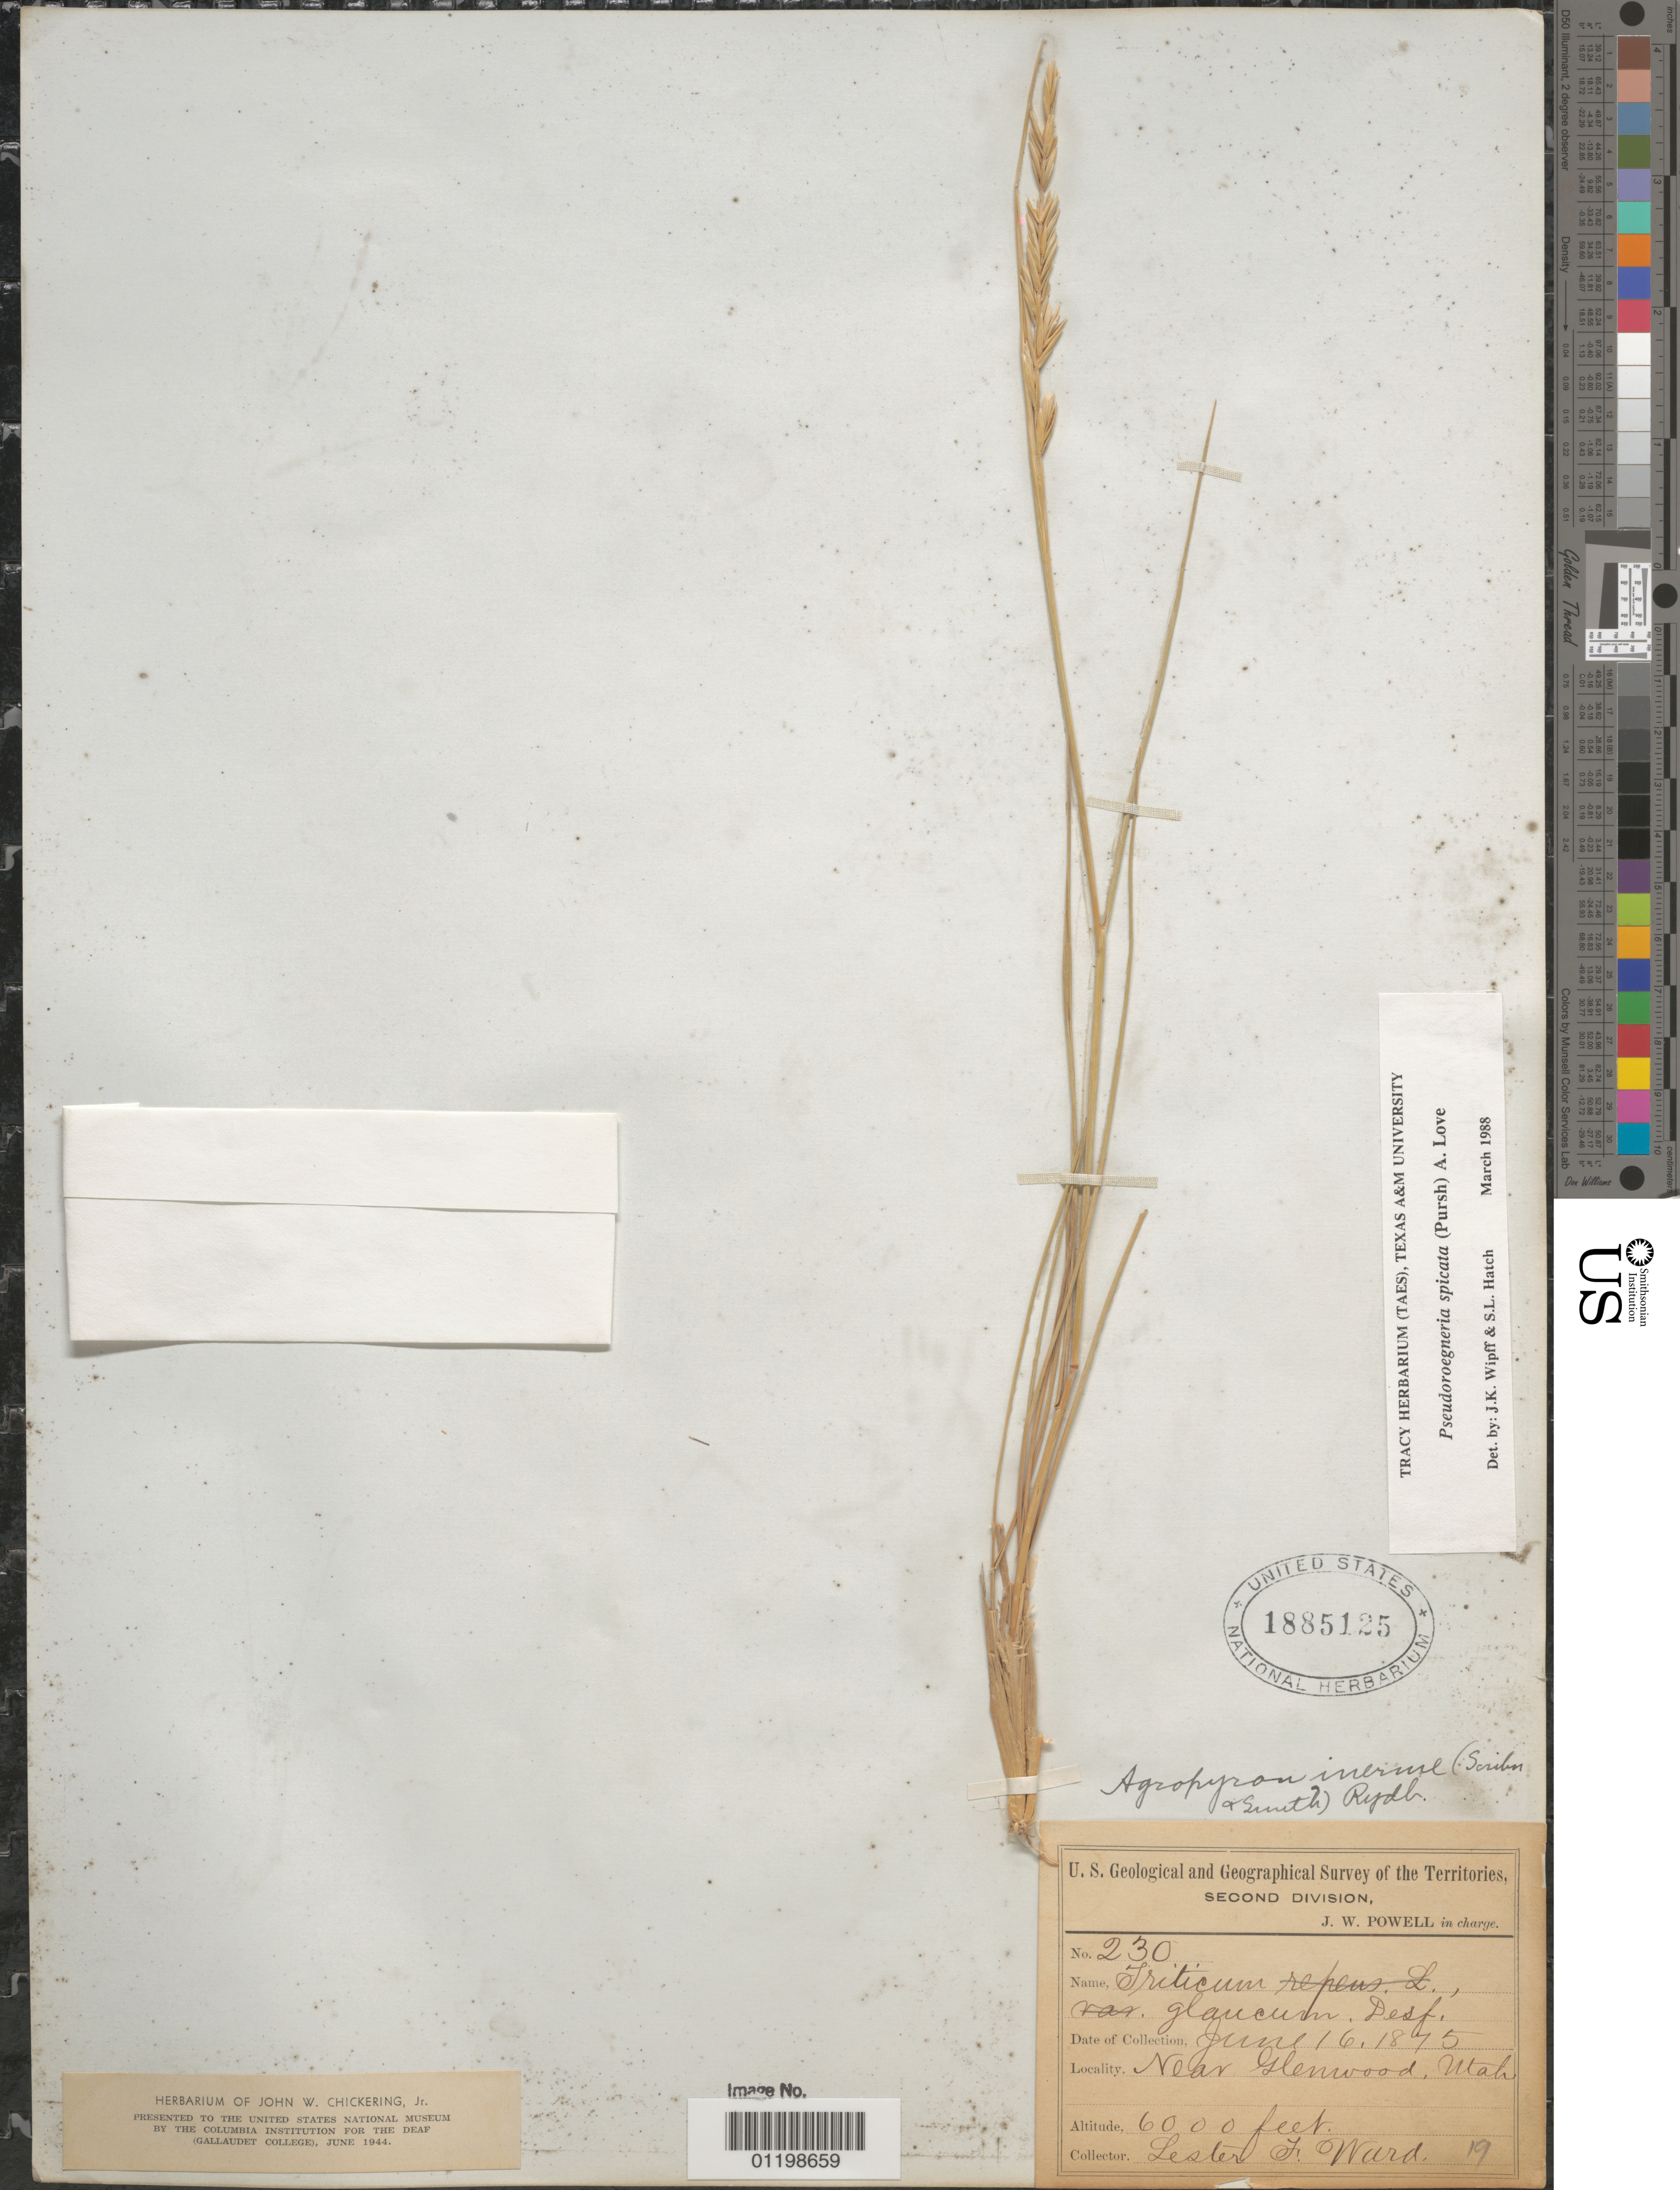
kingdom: Plantae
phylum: Tracheophyta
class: Liliopsida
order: Poales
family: Poaceae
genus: Pseudoroegneria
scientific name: Pseudoroegneria spicata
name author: (Pursh) Á. Löve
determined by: Wipff, J. K.; Hatch, S. L.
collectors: L. F. Ward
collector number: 230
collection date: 1875-06-16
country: United States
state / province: Utah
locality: Near Glenwood.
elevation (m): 1829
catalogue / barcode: US 1885125